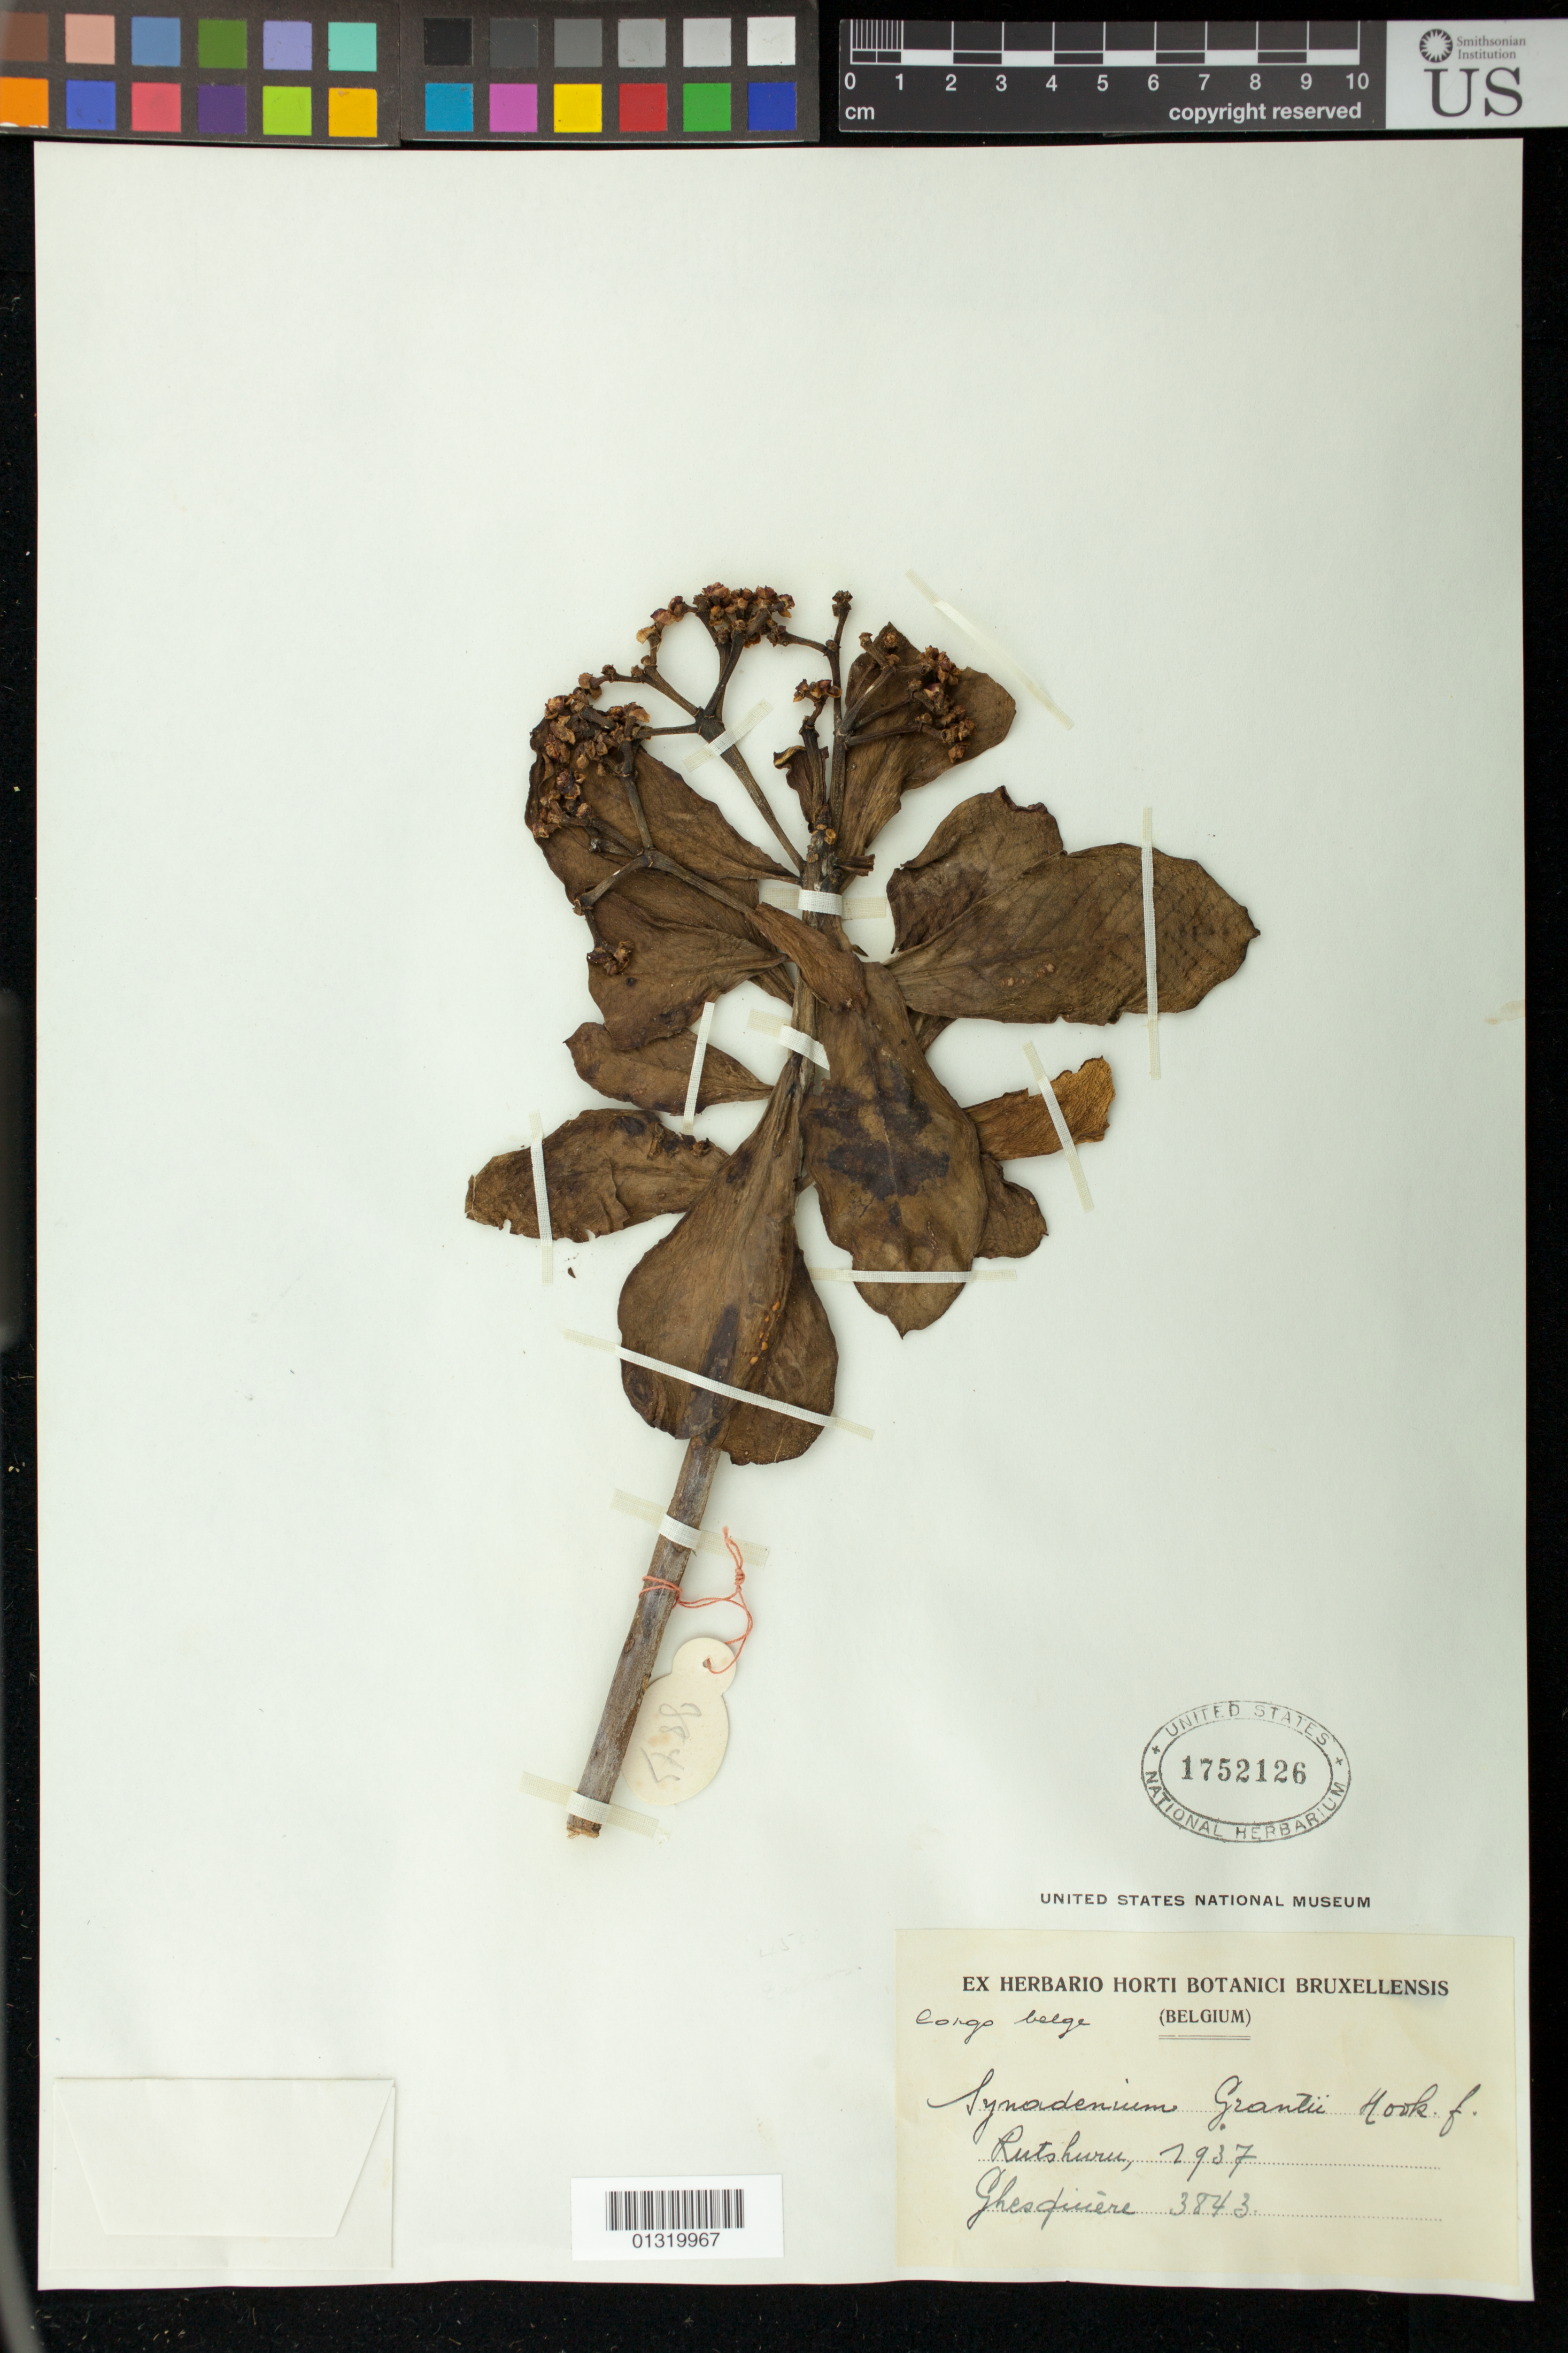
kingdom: Plantae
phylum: Tracheophyta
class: Magnoliopsida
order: Malpighiales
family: Euphorbiaceae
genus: Synadenium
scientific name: Synadenium grantii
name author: Hook. f.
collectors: J. Ghesquière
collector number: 3843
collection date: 1937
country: Congo, Democratic Republic of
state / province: Nord-Kivu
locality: Rutshuru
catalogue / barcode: US 1752126